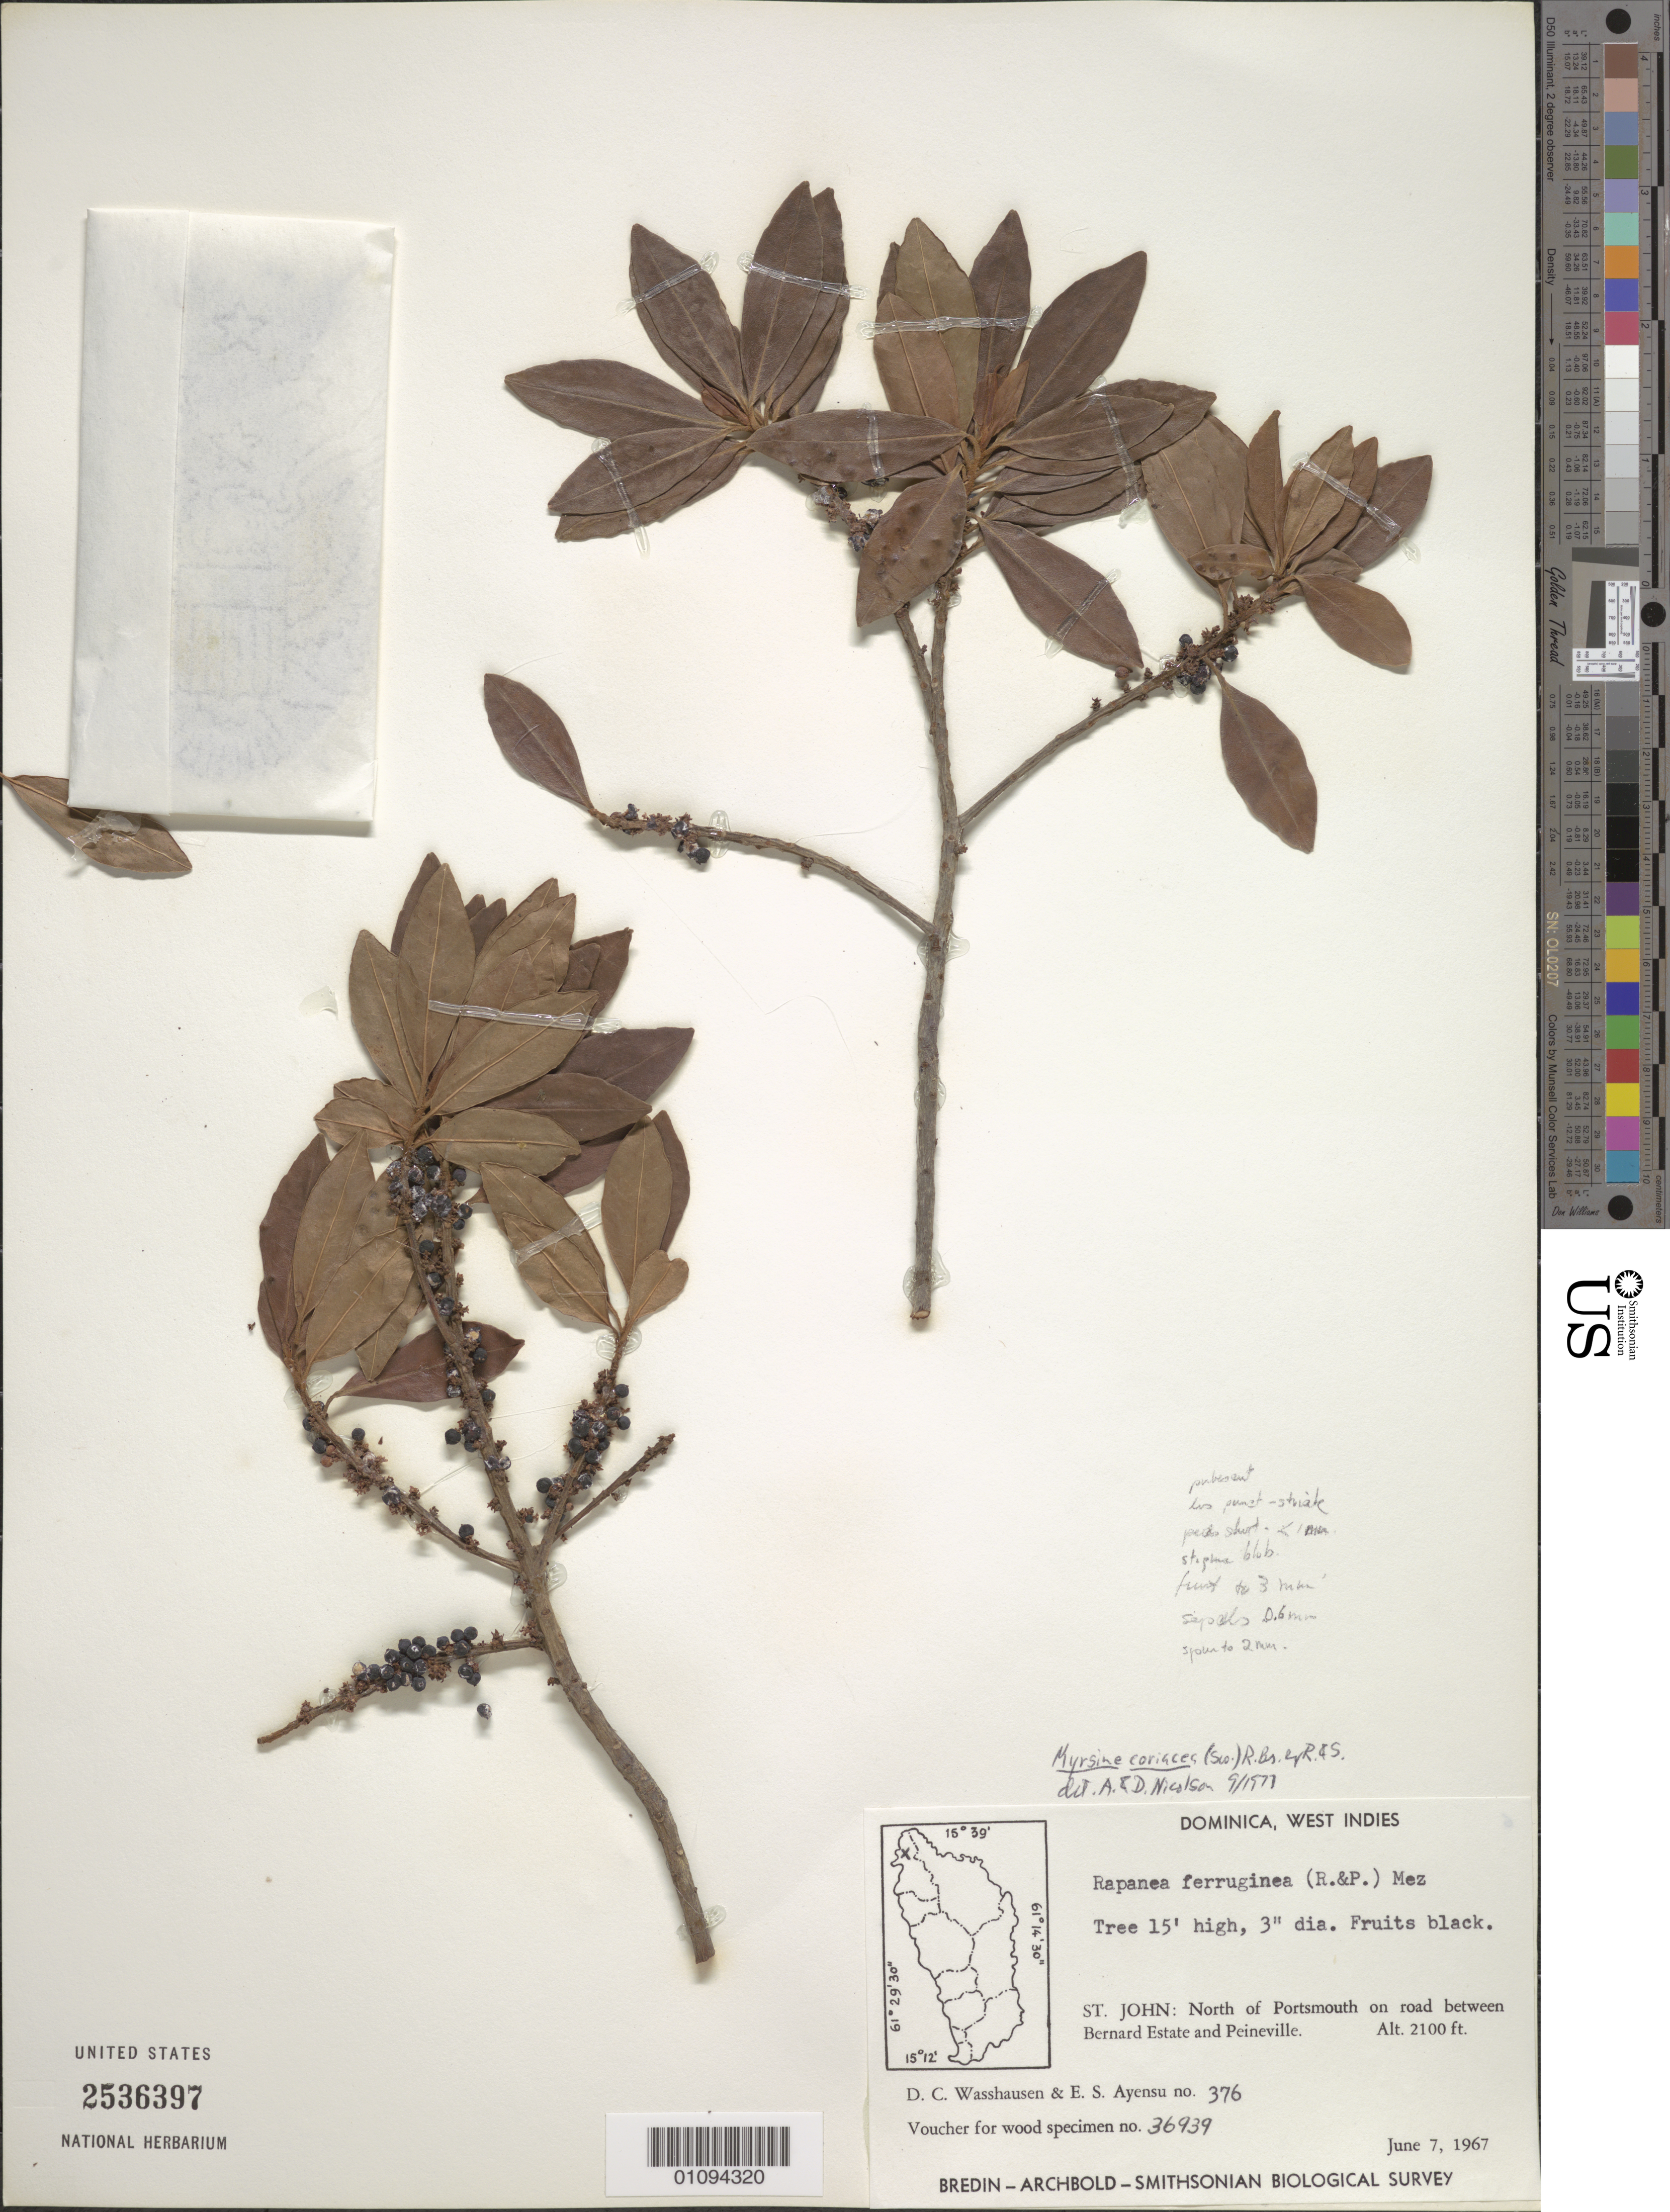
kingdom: Plantae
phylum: Tracheophyta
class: Magnoliopsida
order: Ericales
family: Primulaceae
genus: Myrsine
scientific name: Myrsine coriacea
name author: (Sw.) R. Br. ex Roem. & Schult.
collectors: D. C. Wasshausen & E. S. Ayensu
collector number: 376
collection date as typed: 07 Jun 1967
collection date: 1967-06-07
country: Dominica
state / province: St. John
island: Dominica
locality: N of Portsmouth on road between Bernard Estate and Peineville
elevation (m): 640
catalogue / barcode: US 2536397